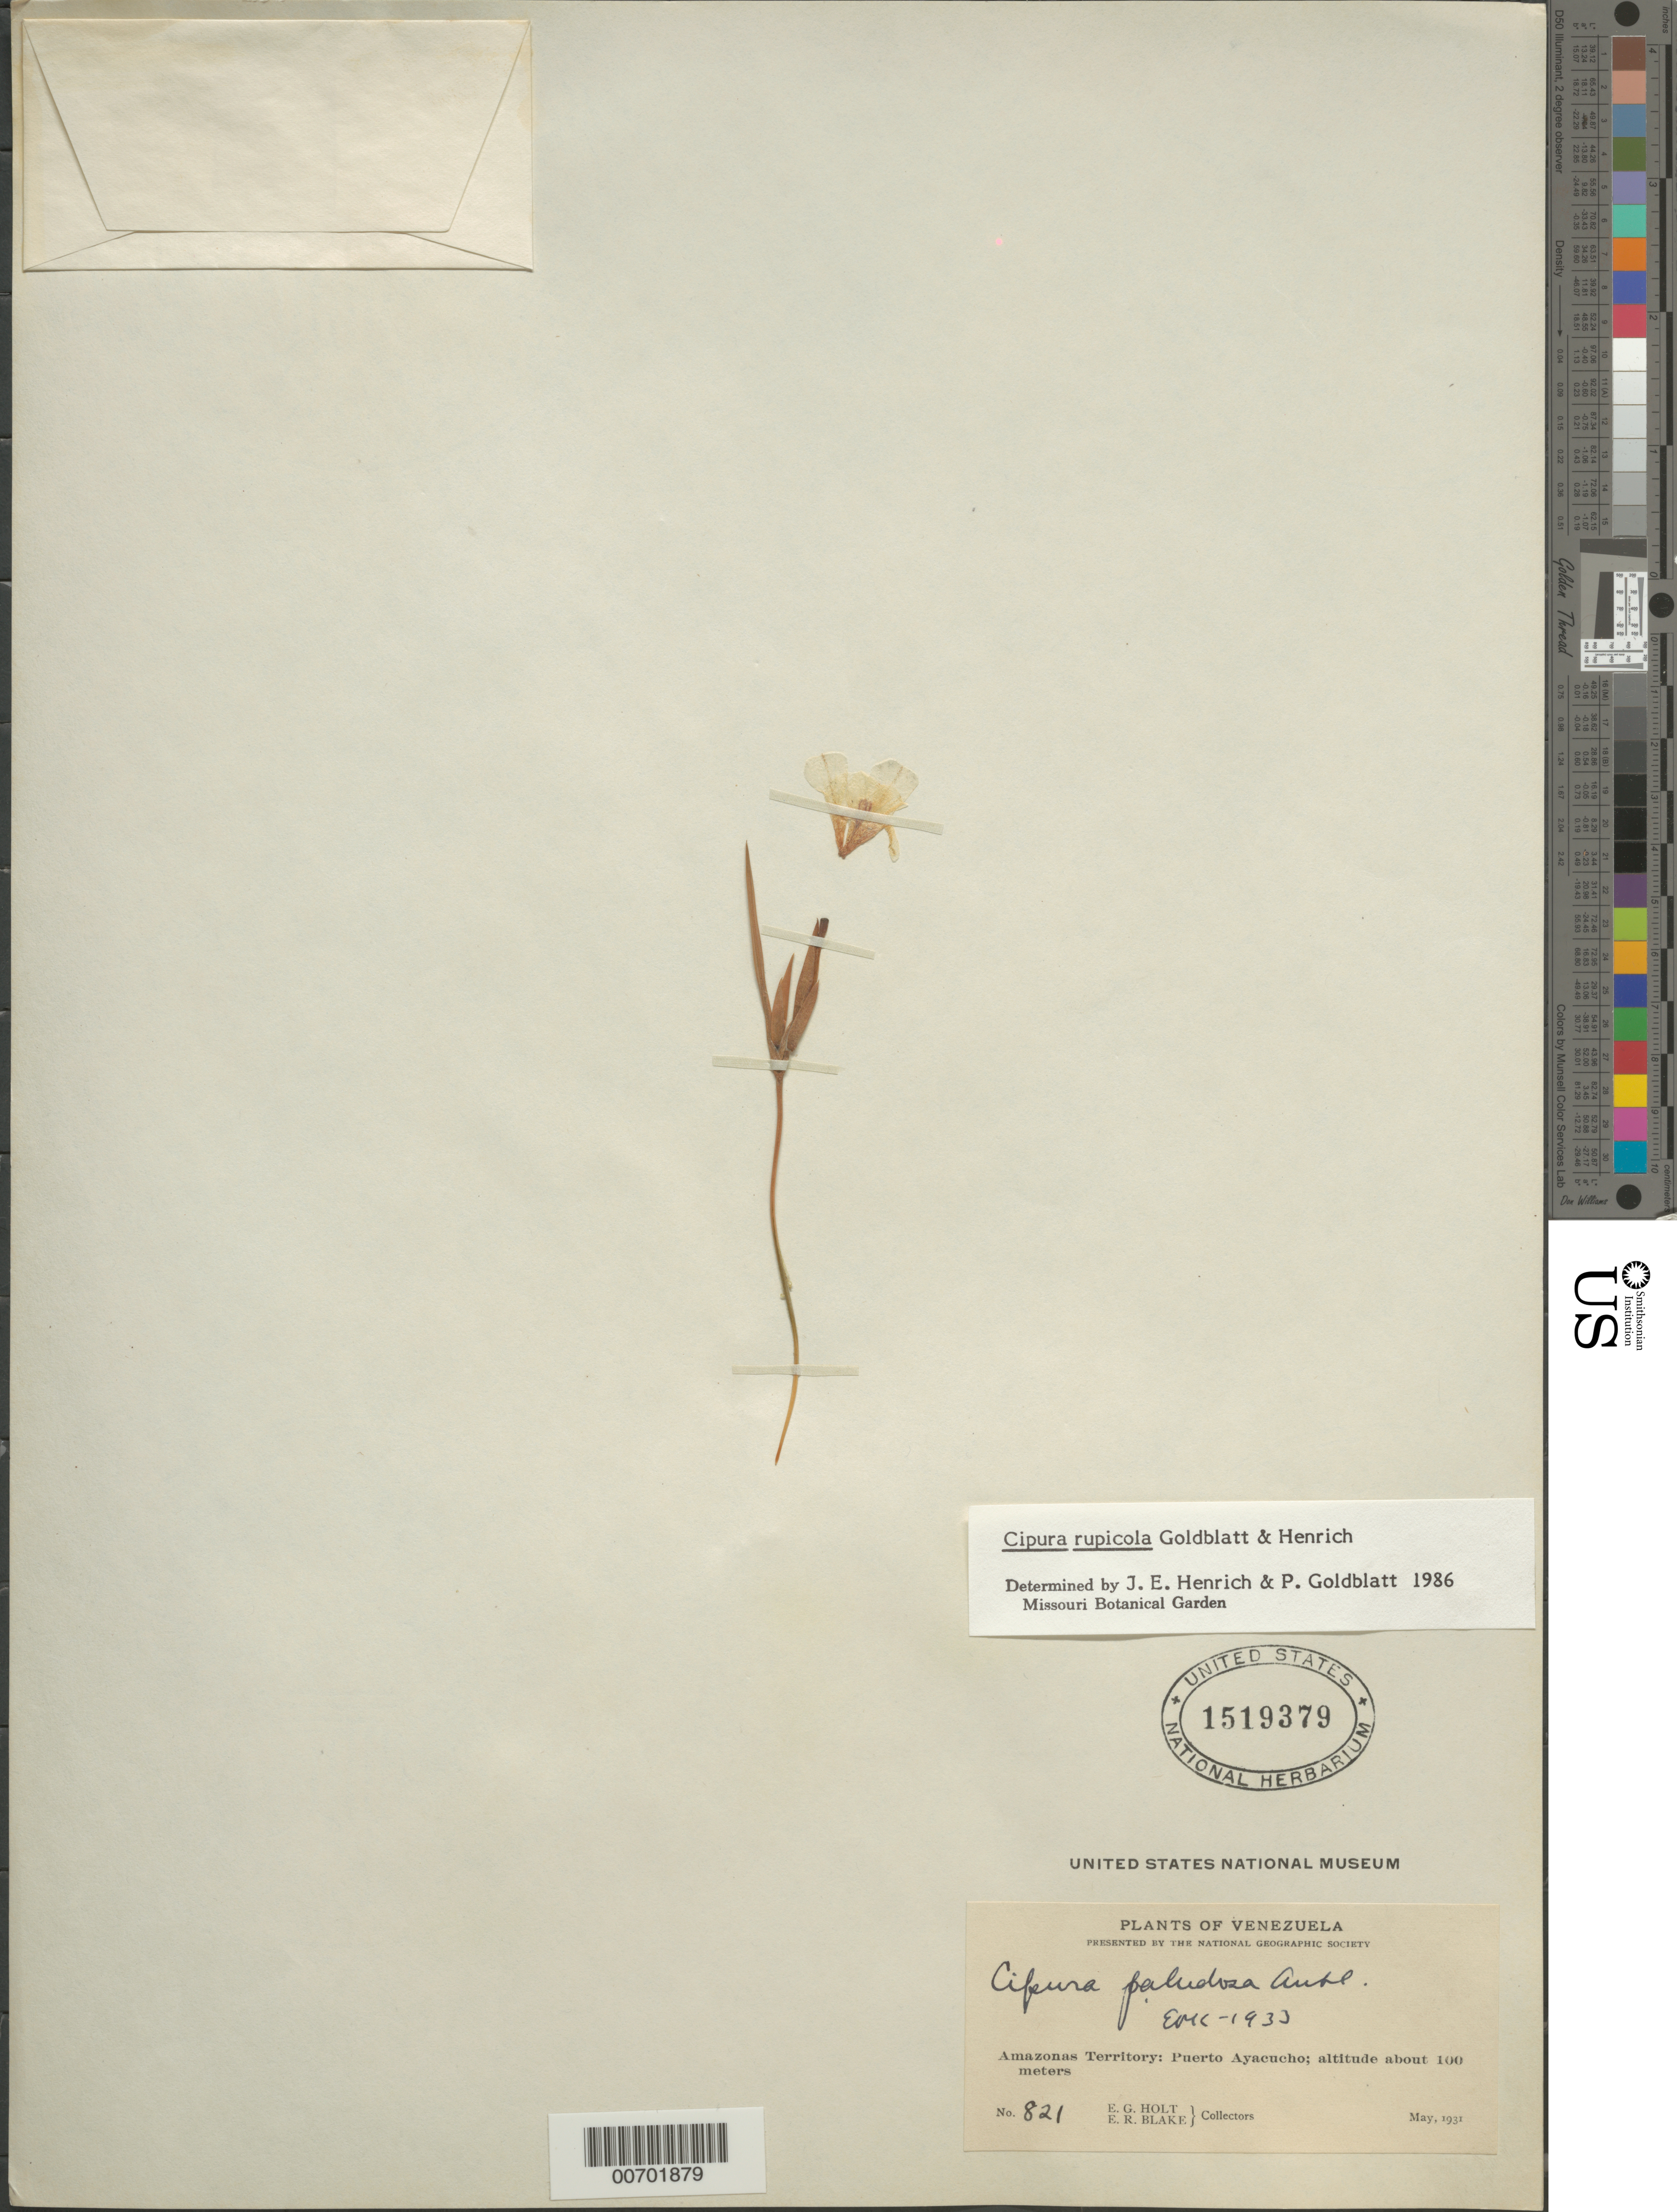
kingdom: Plantae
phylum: Tracheophyta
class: Liliopsida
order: Asparagales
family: Iridaceae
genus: Cipura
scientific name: Cipura rupicola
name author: Goldblatt & Henrich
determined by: Henrich, J. E.; Goldblatt, P.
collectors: E. Holt & E. R. Blake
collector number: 821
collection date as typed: May-31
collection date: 1931-05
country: Venezuela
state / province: Amazonas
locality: Puerto Ayacucho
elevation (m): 100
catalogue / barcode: US 1519379